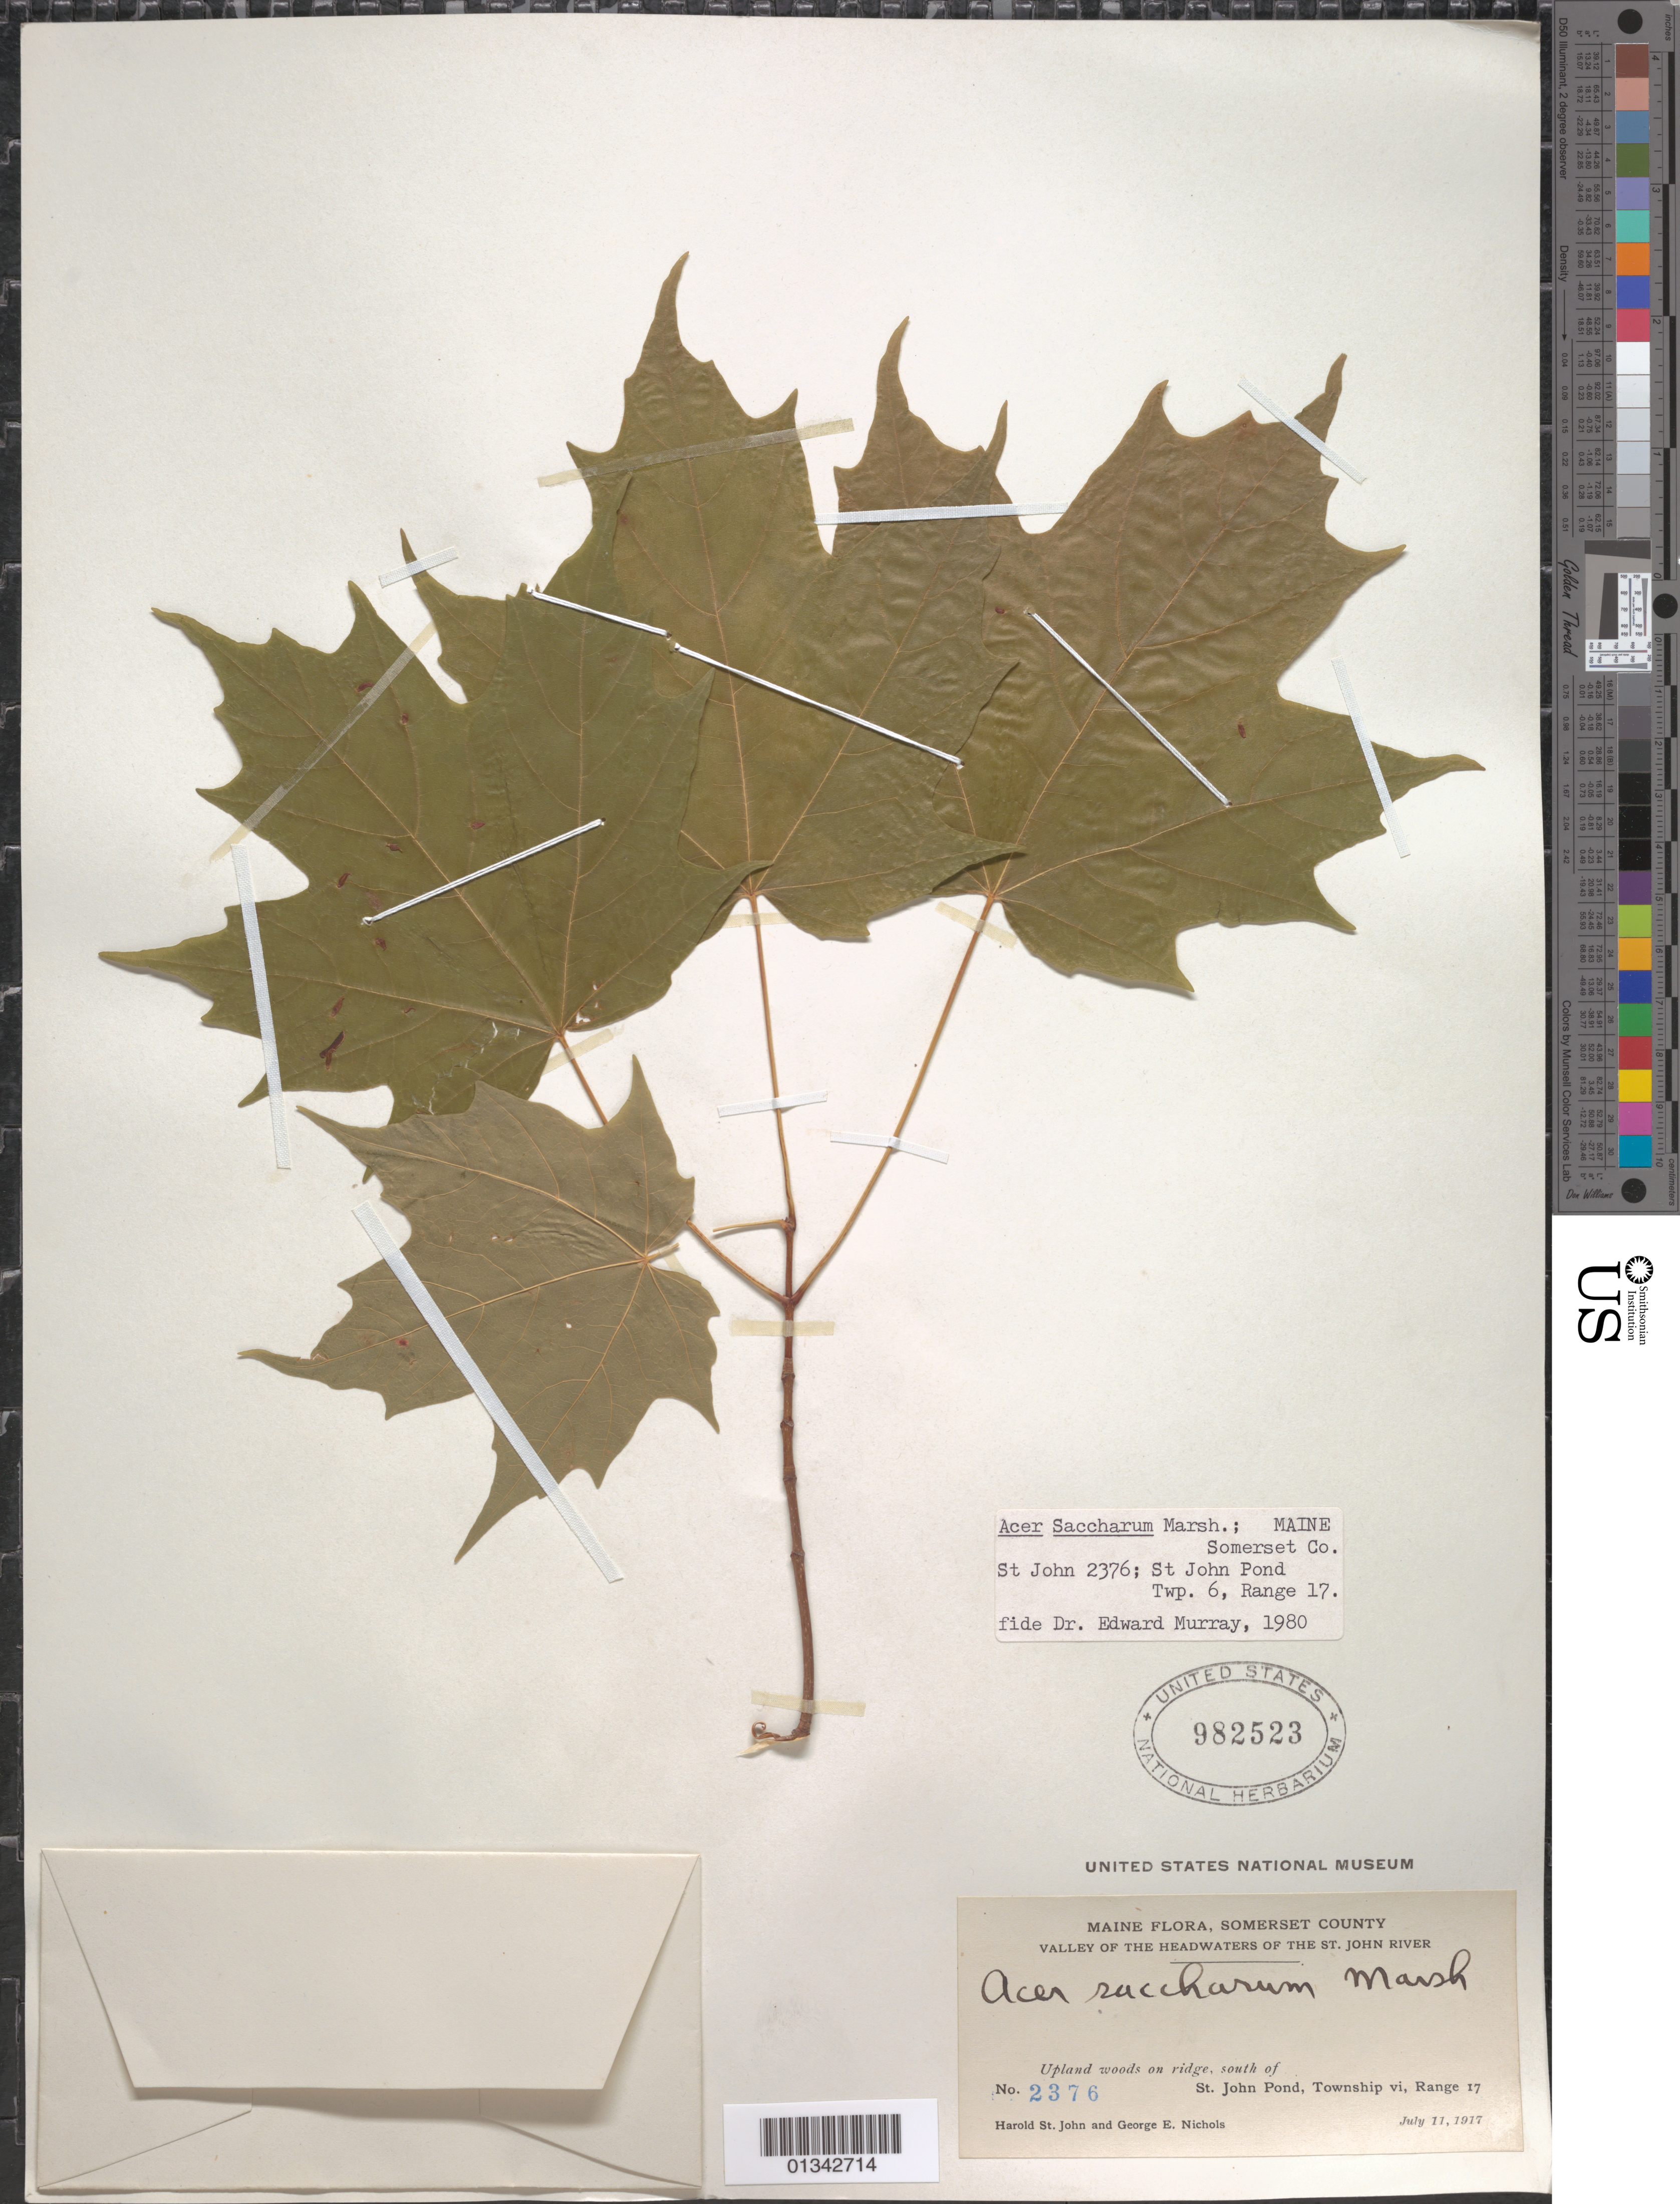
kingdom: Plantae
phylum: Tracheophyta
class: Magnoliopsida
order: Sapindales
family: Sapindaceae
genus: Acer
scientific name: Acer saccharum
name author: Marshall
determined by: Murray, Edward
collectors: H. St. John & G. E. Nichols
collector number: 2376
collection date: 1917-07-11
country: United States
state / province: Maine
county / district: Somerset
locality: Somerset County, valley of the headwaters of the St. John River, south of St. John Pond, Township vi, Range 17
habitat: Upland woods on ridge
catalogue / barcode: US 982523